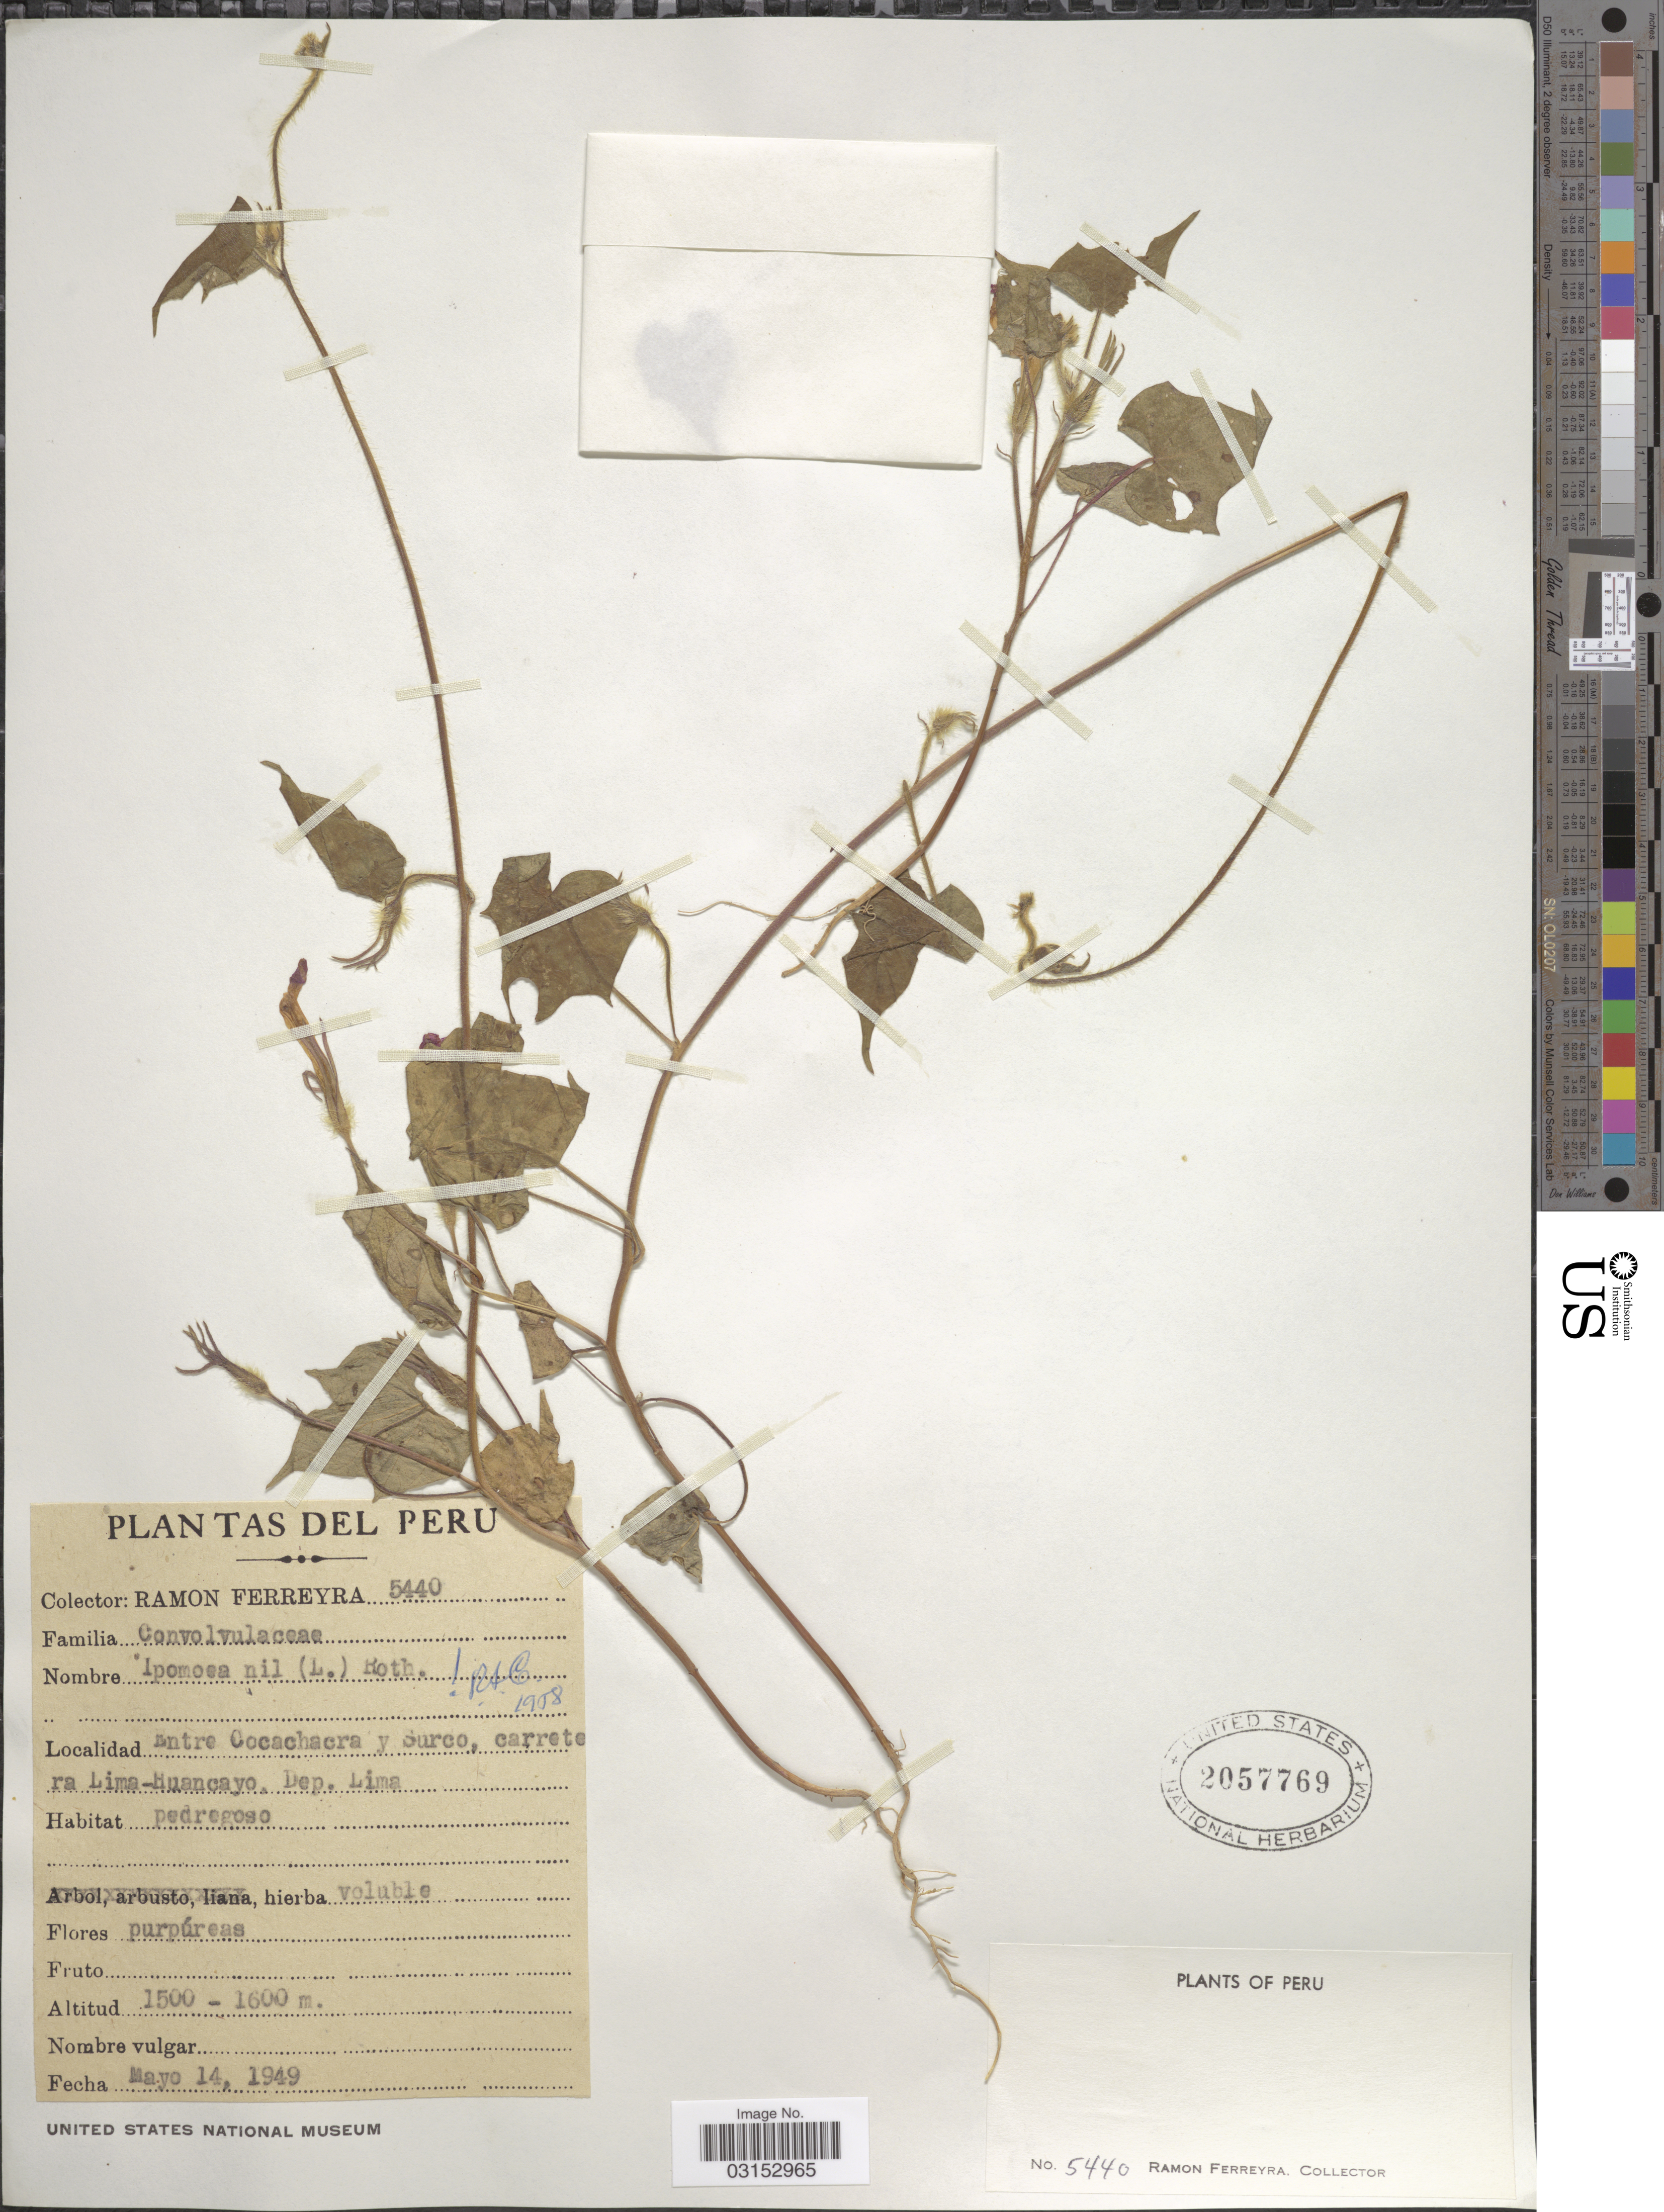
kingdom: Plantae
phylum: Tracheophyta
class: Magnoliopsida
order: Solanales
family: Convolvulaceae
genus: Ipomoea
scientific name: Ipomoea nil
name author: (L.) Roth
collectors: R. A. Ferreyra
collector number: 5440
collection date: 1949-05-14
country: Peru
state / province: Lima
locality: Entre Cocachacra y Surco, carretera Lima-Huancayo, Dep. Lima.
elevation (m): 1500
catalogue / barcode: US 2057769